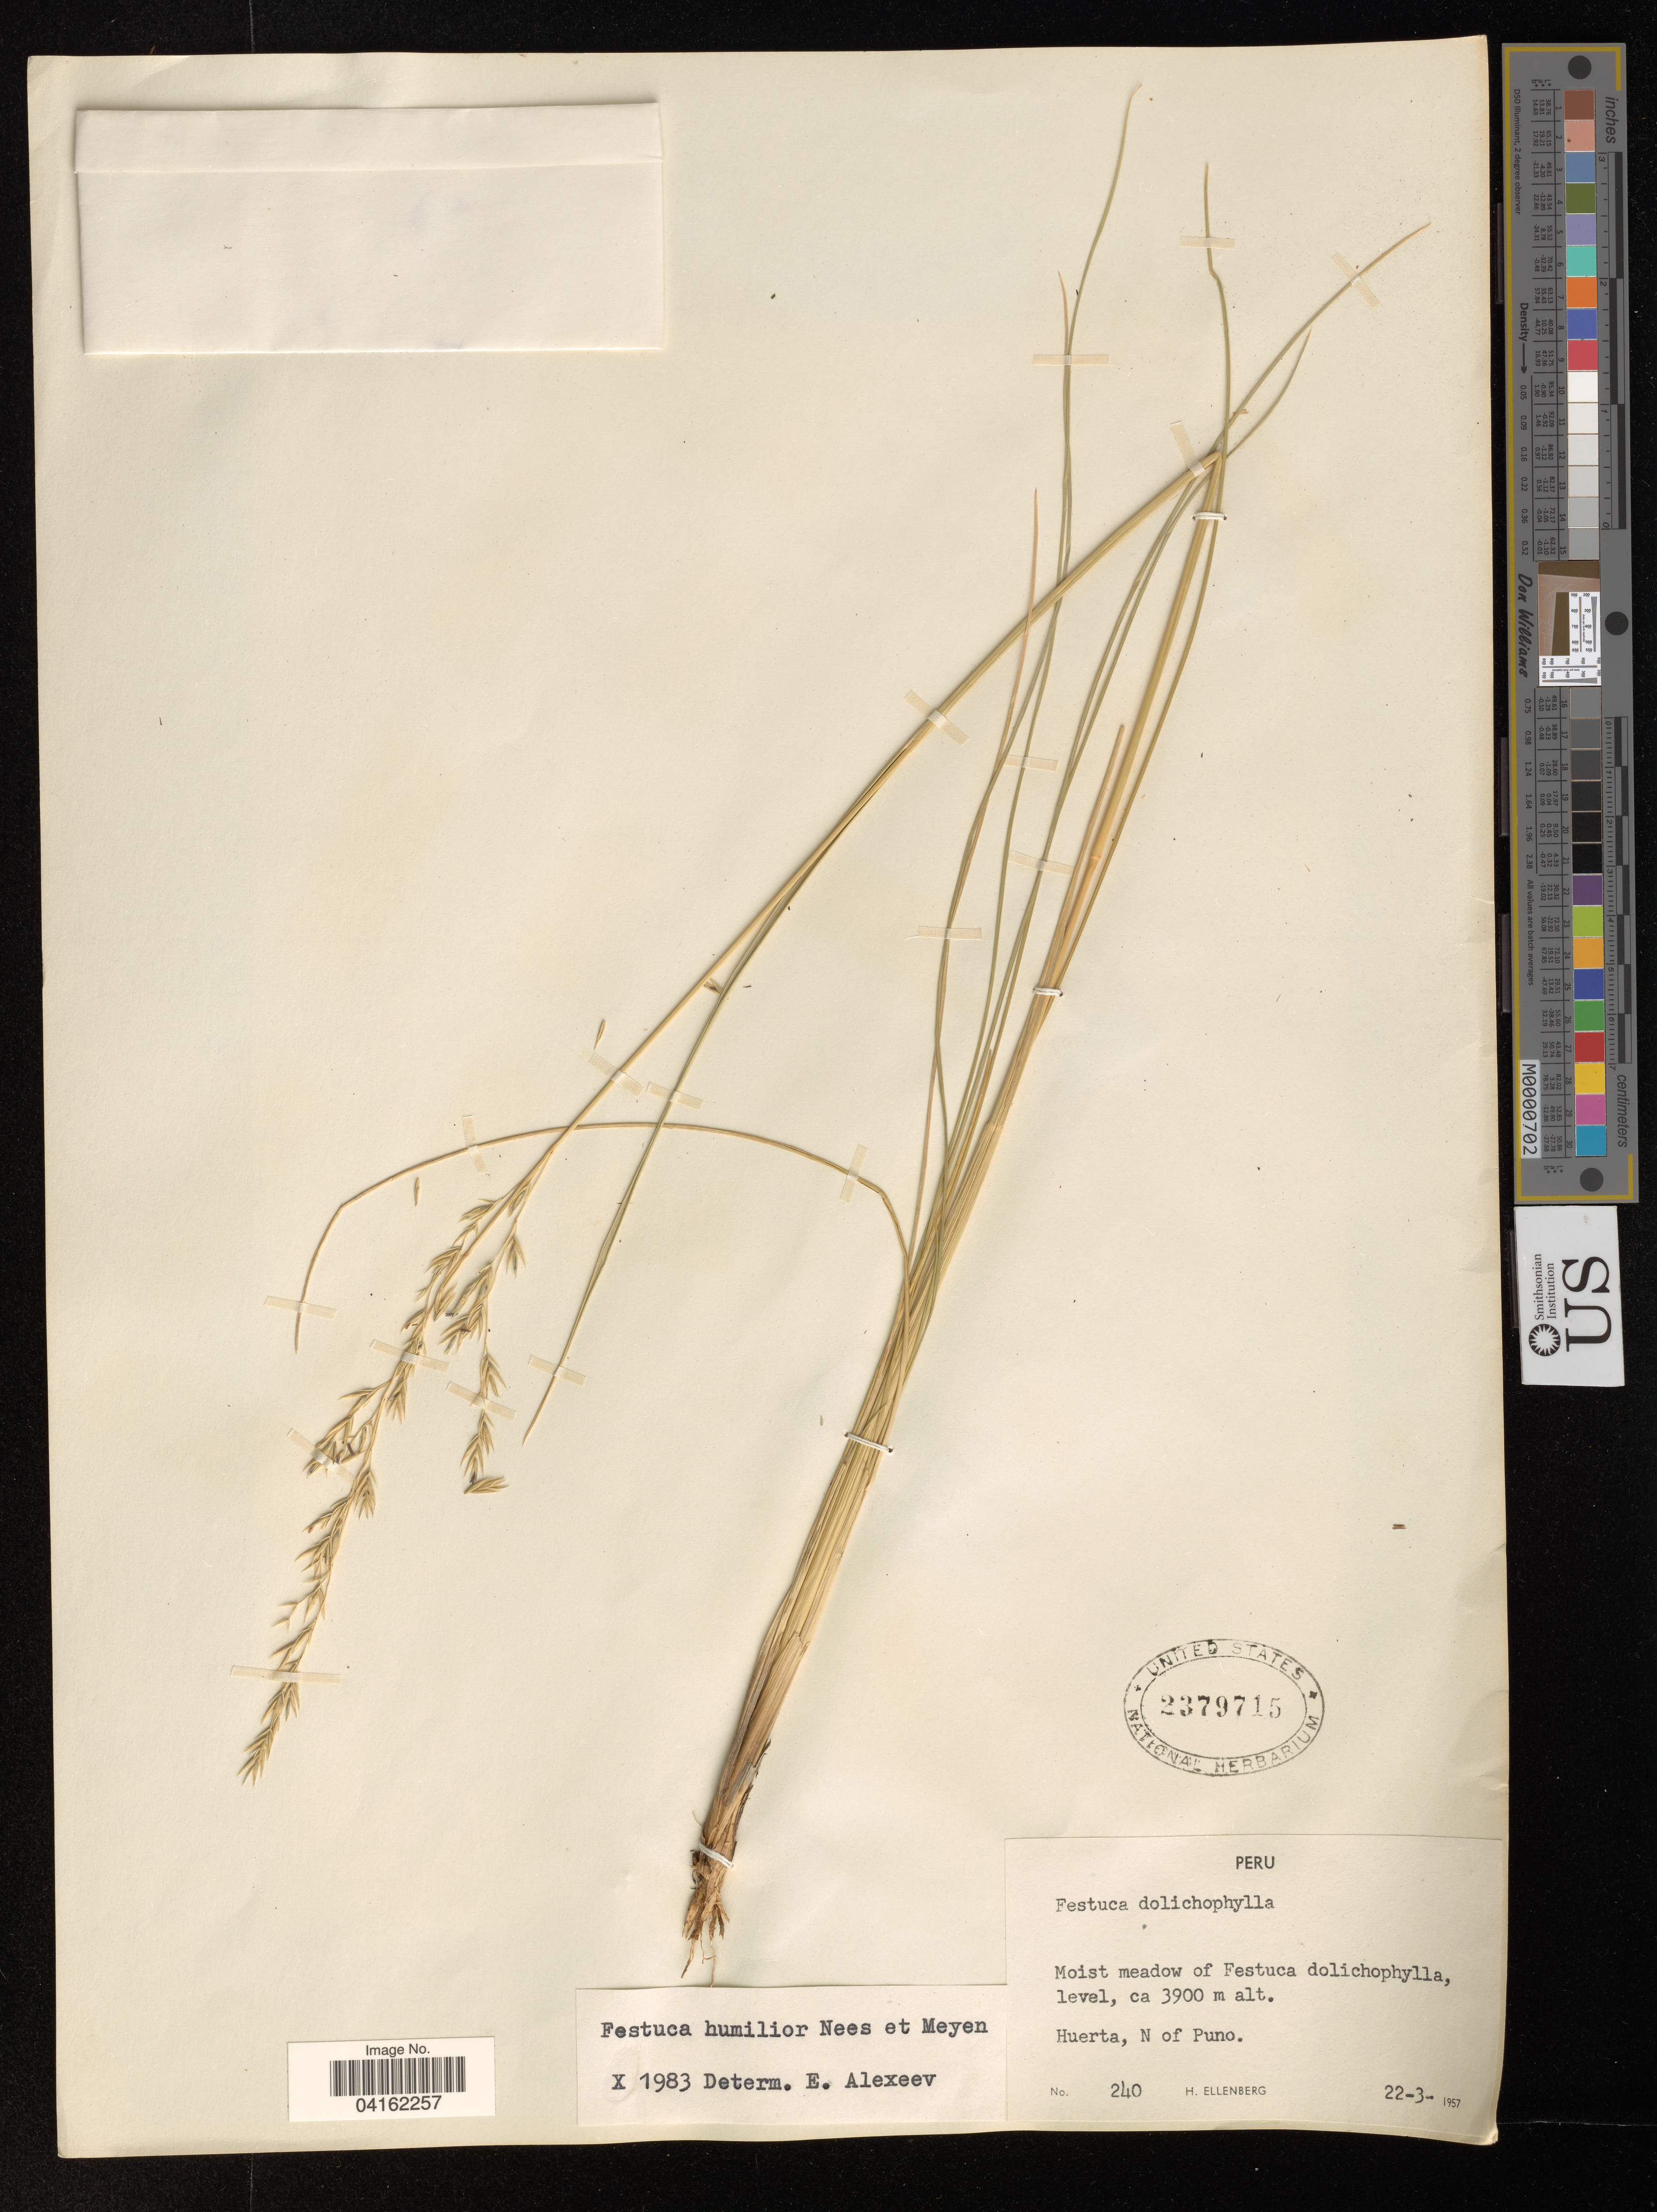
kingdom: Plantae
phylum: Tracheophyta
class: Liliopsida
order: Poales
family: Poaceae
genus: Festuca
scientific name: Festuca humilior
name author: Nees & Meyen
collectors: H. Ellenberg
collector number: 240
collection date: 1957-03-22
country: Peru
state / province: Puno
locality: Huerta, N of Puno.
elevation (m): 3900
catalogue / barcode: US 2379715